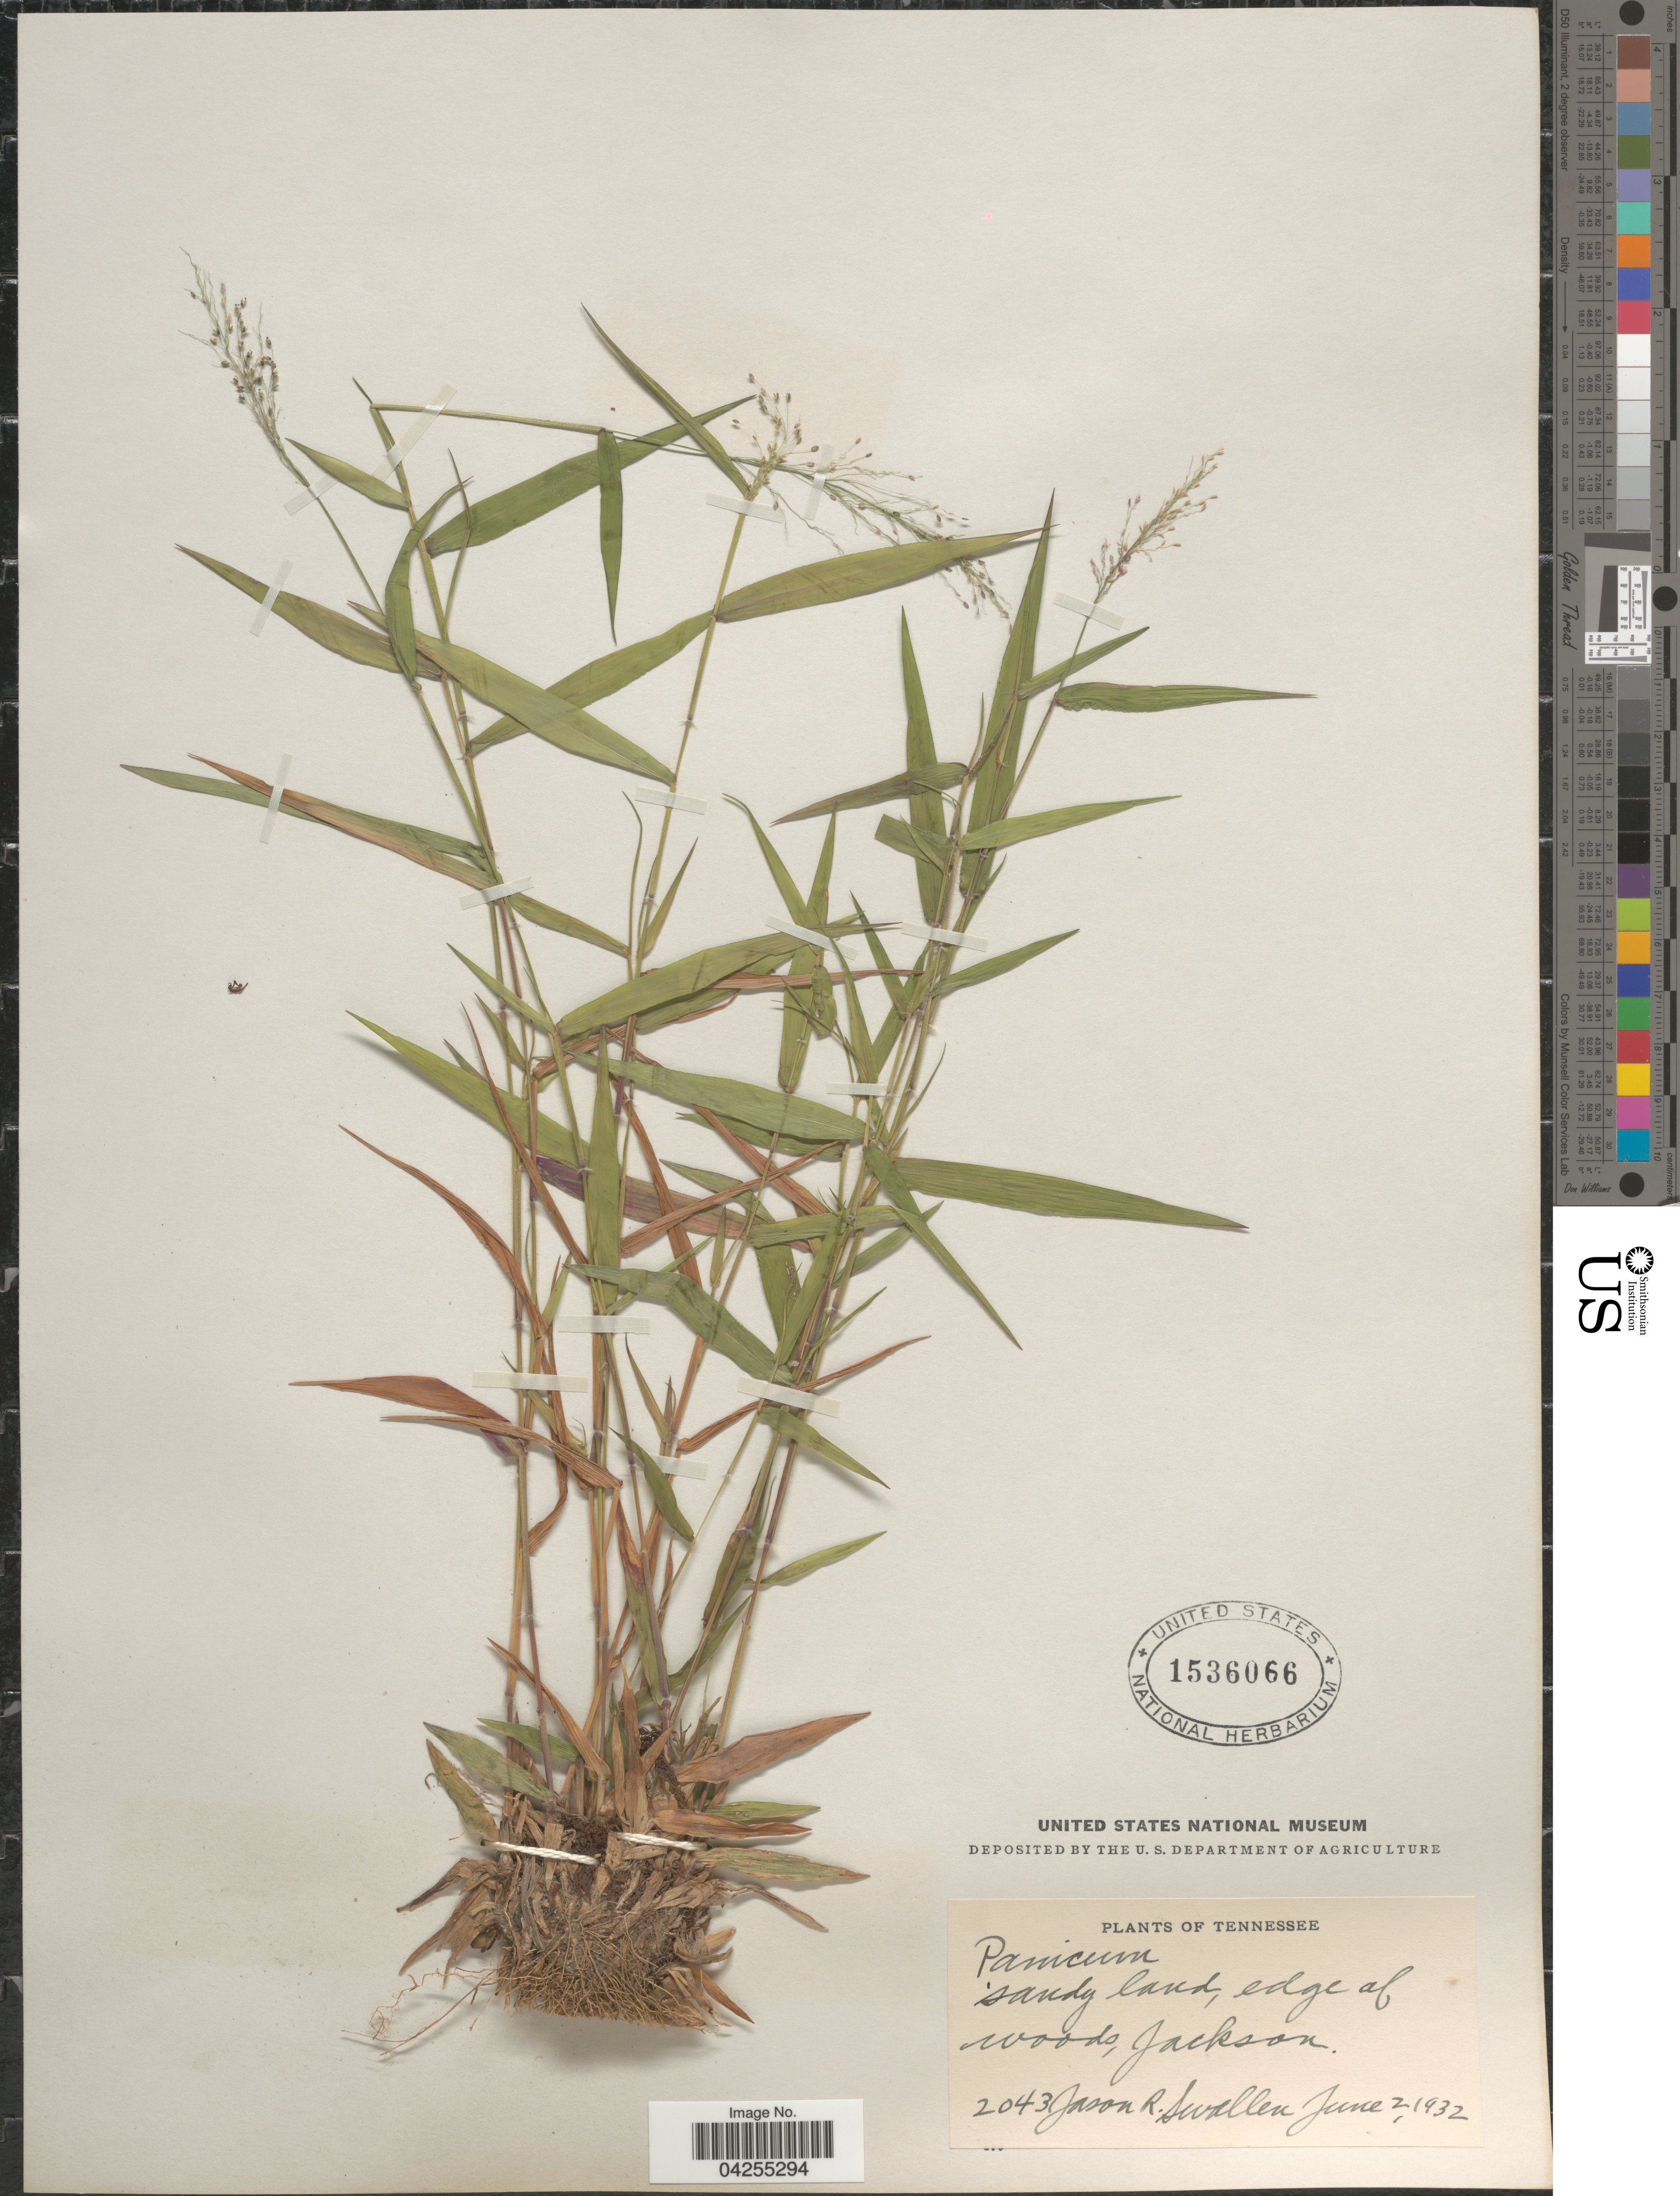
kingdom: Plantae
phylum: Tracheophyta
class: Liliopsida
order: Poales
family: Poaceae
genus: Dichanthelium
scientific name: Dichanthelium dichotomum var. dichotomum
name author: (L.) Gould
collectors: J. R. Swallen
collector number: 2043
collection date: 1932-06-02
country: United States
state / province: Tennessee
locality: Sandy land, edge of woods, Jackson.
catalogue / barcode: US 1536066